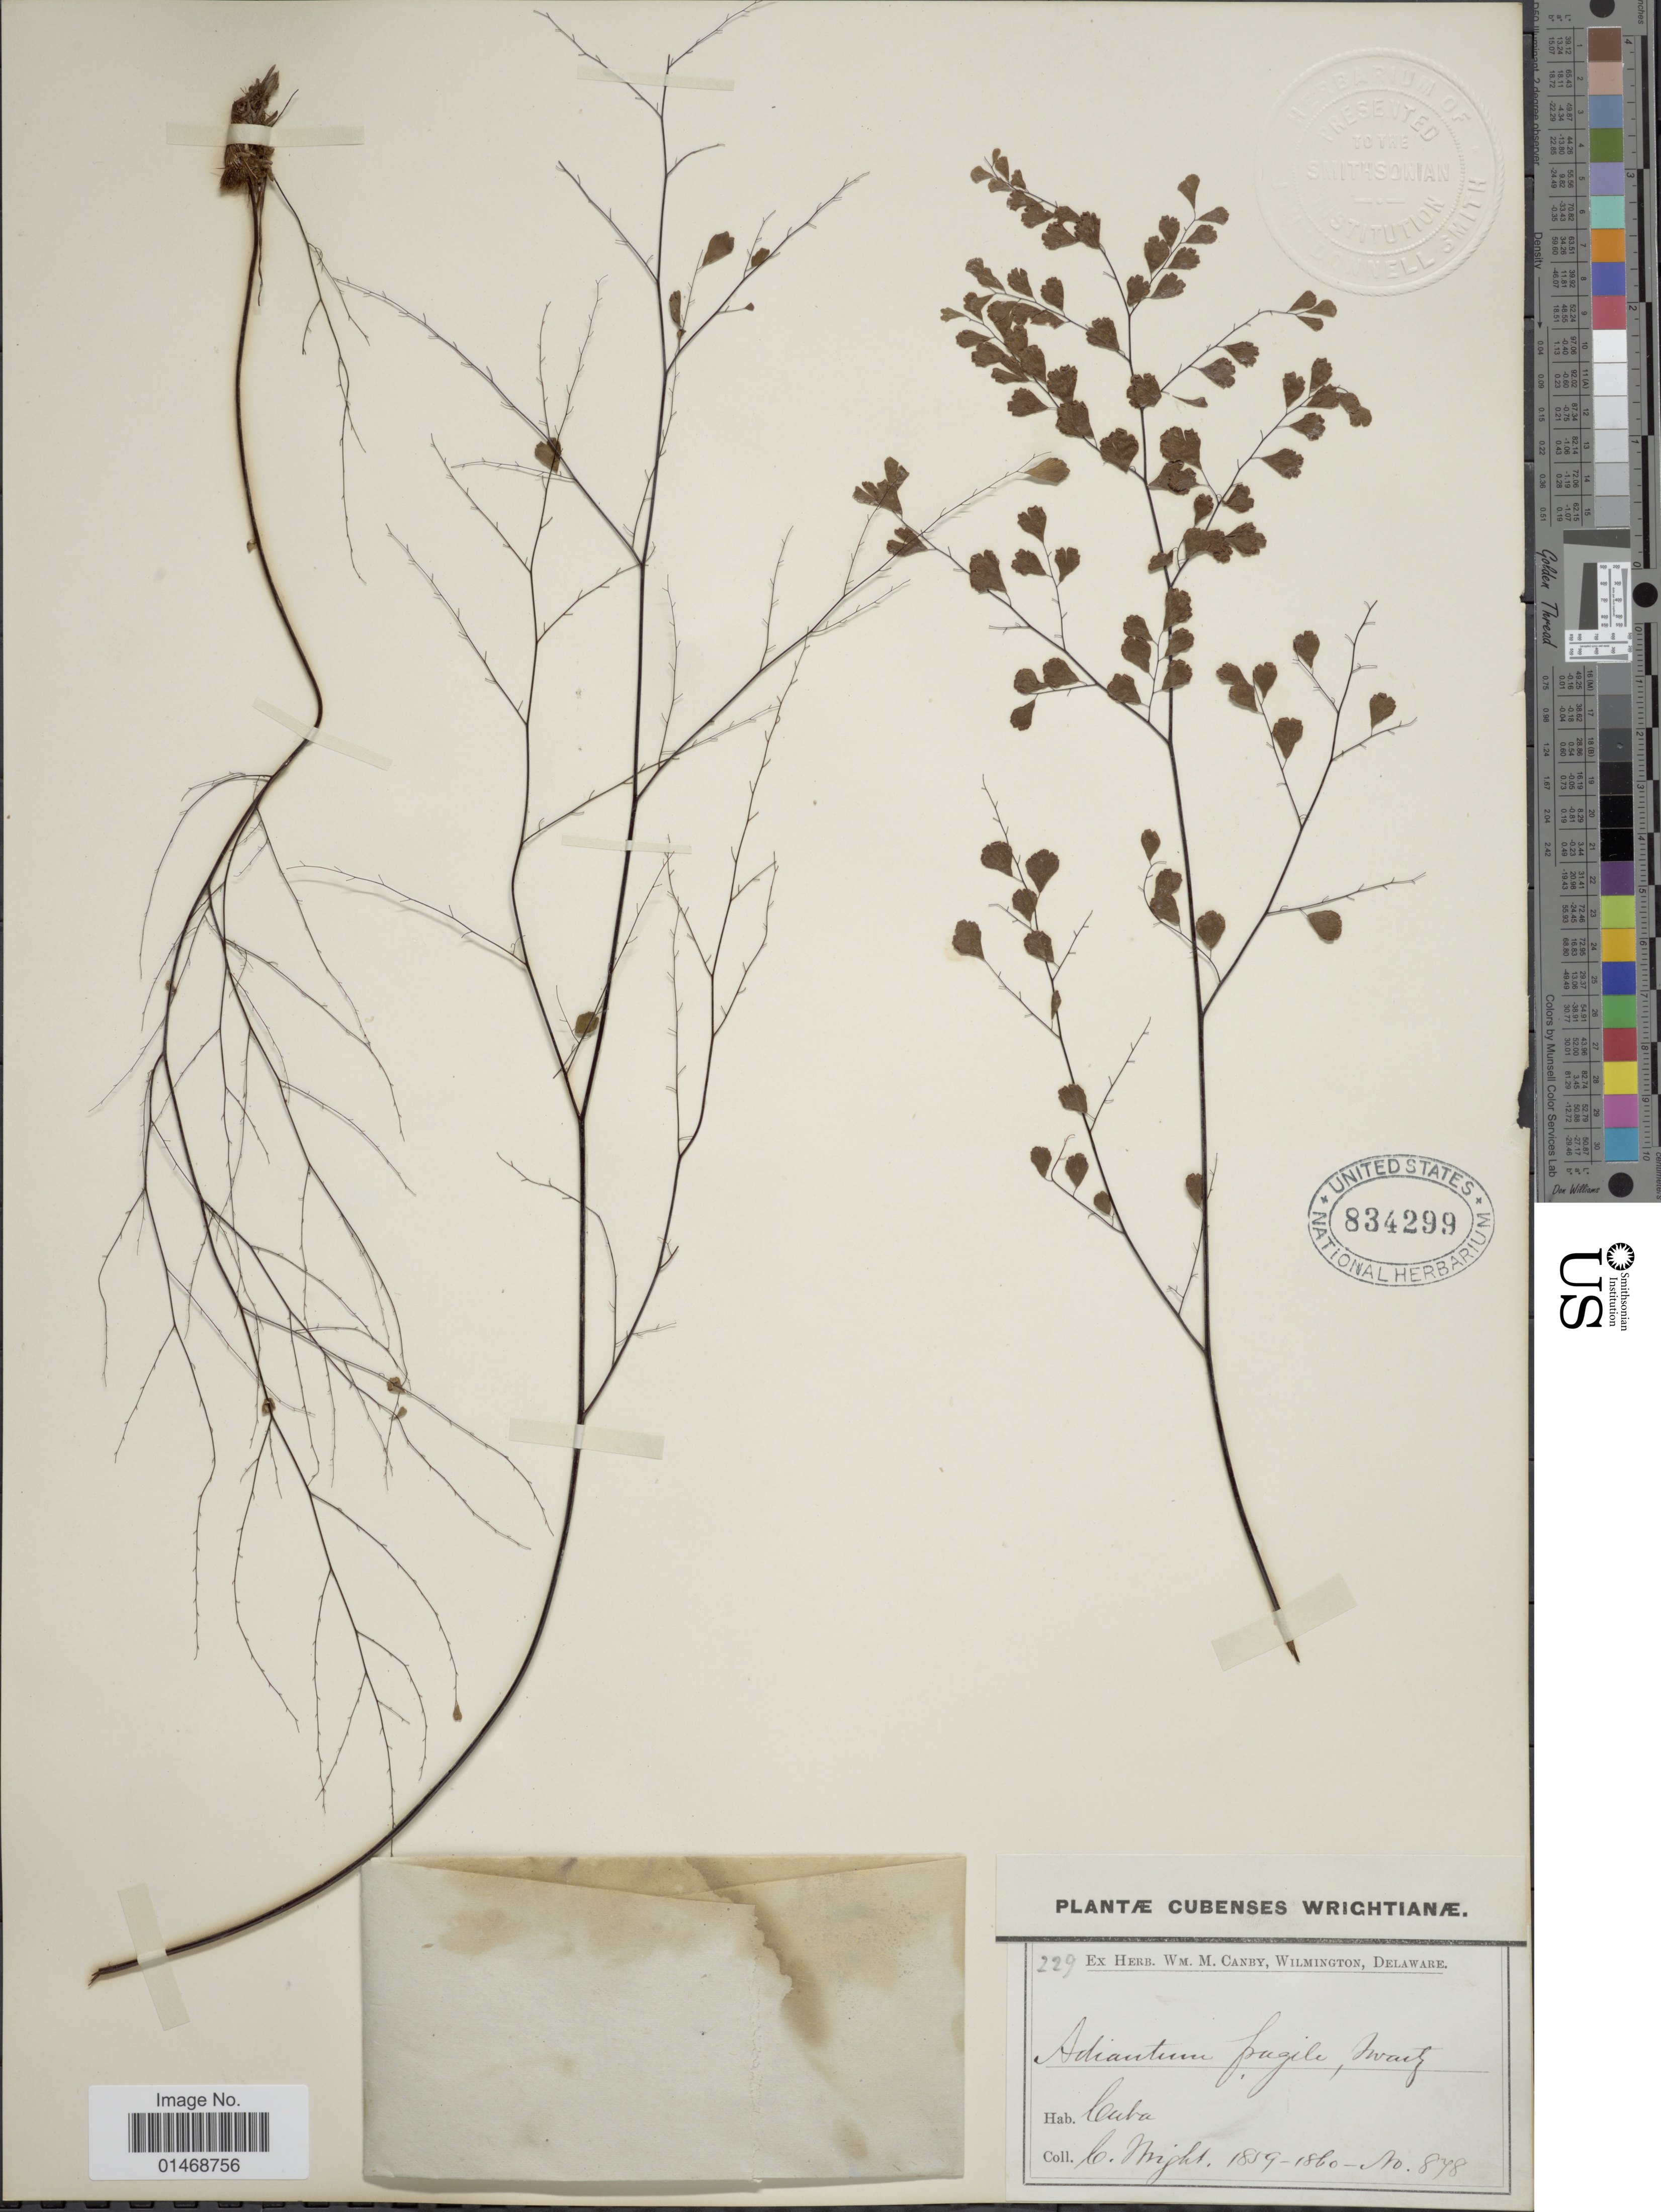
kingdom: Plantae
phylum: Tracheophyta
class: Polypodiopsida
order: Polypodiales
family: Pteridaceae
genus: Adiantum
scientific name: Adiantum fragile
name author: Sw.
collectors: C. Wright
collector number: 878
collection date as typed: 1860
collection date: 1859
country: Cuba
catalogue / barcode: US 834299